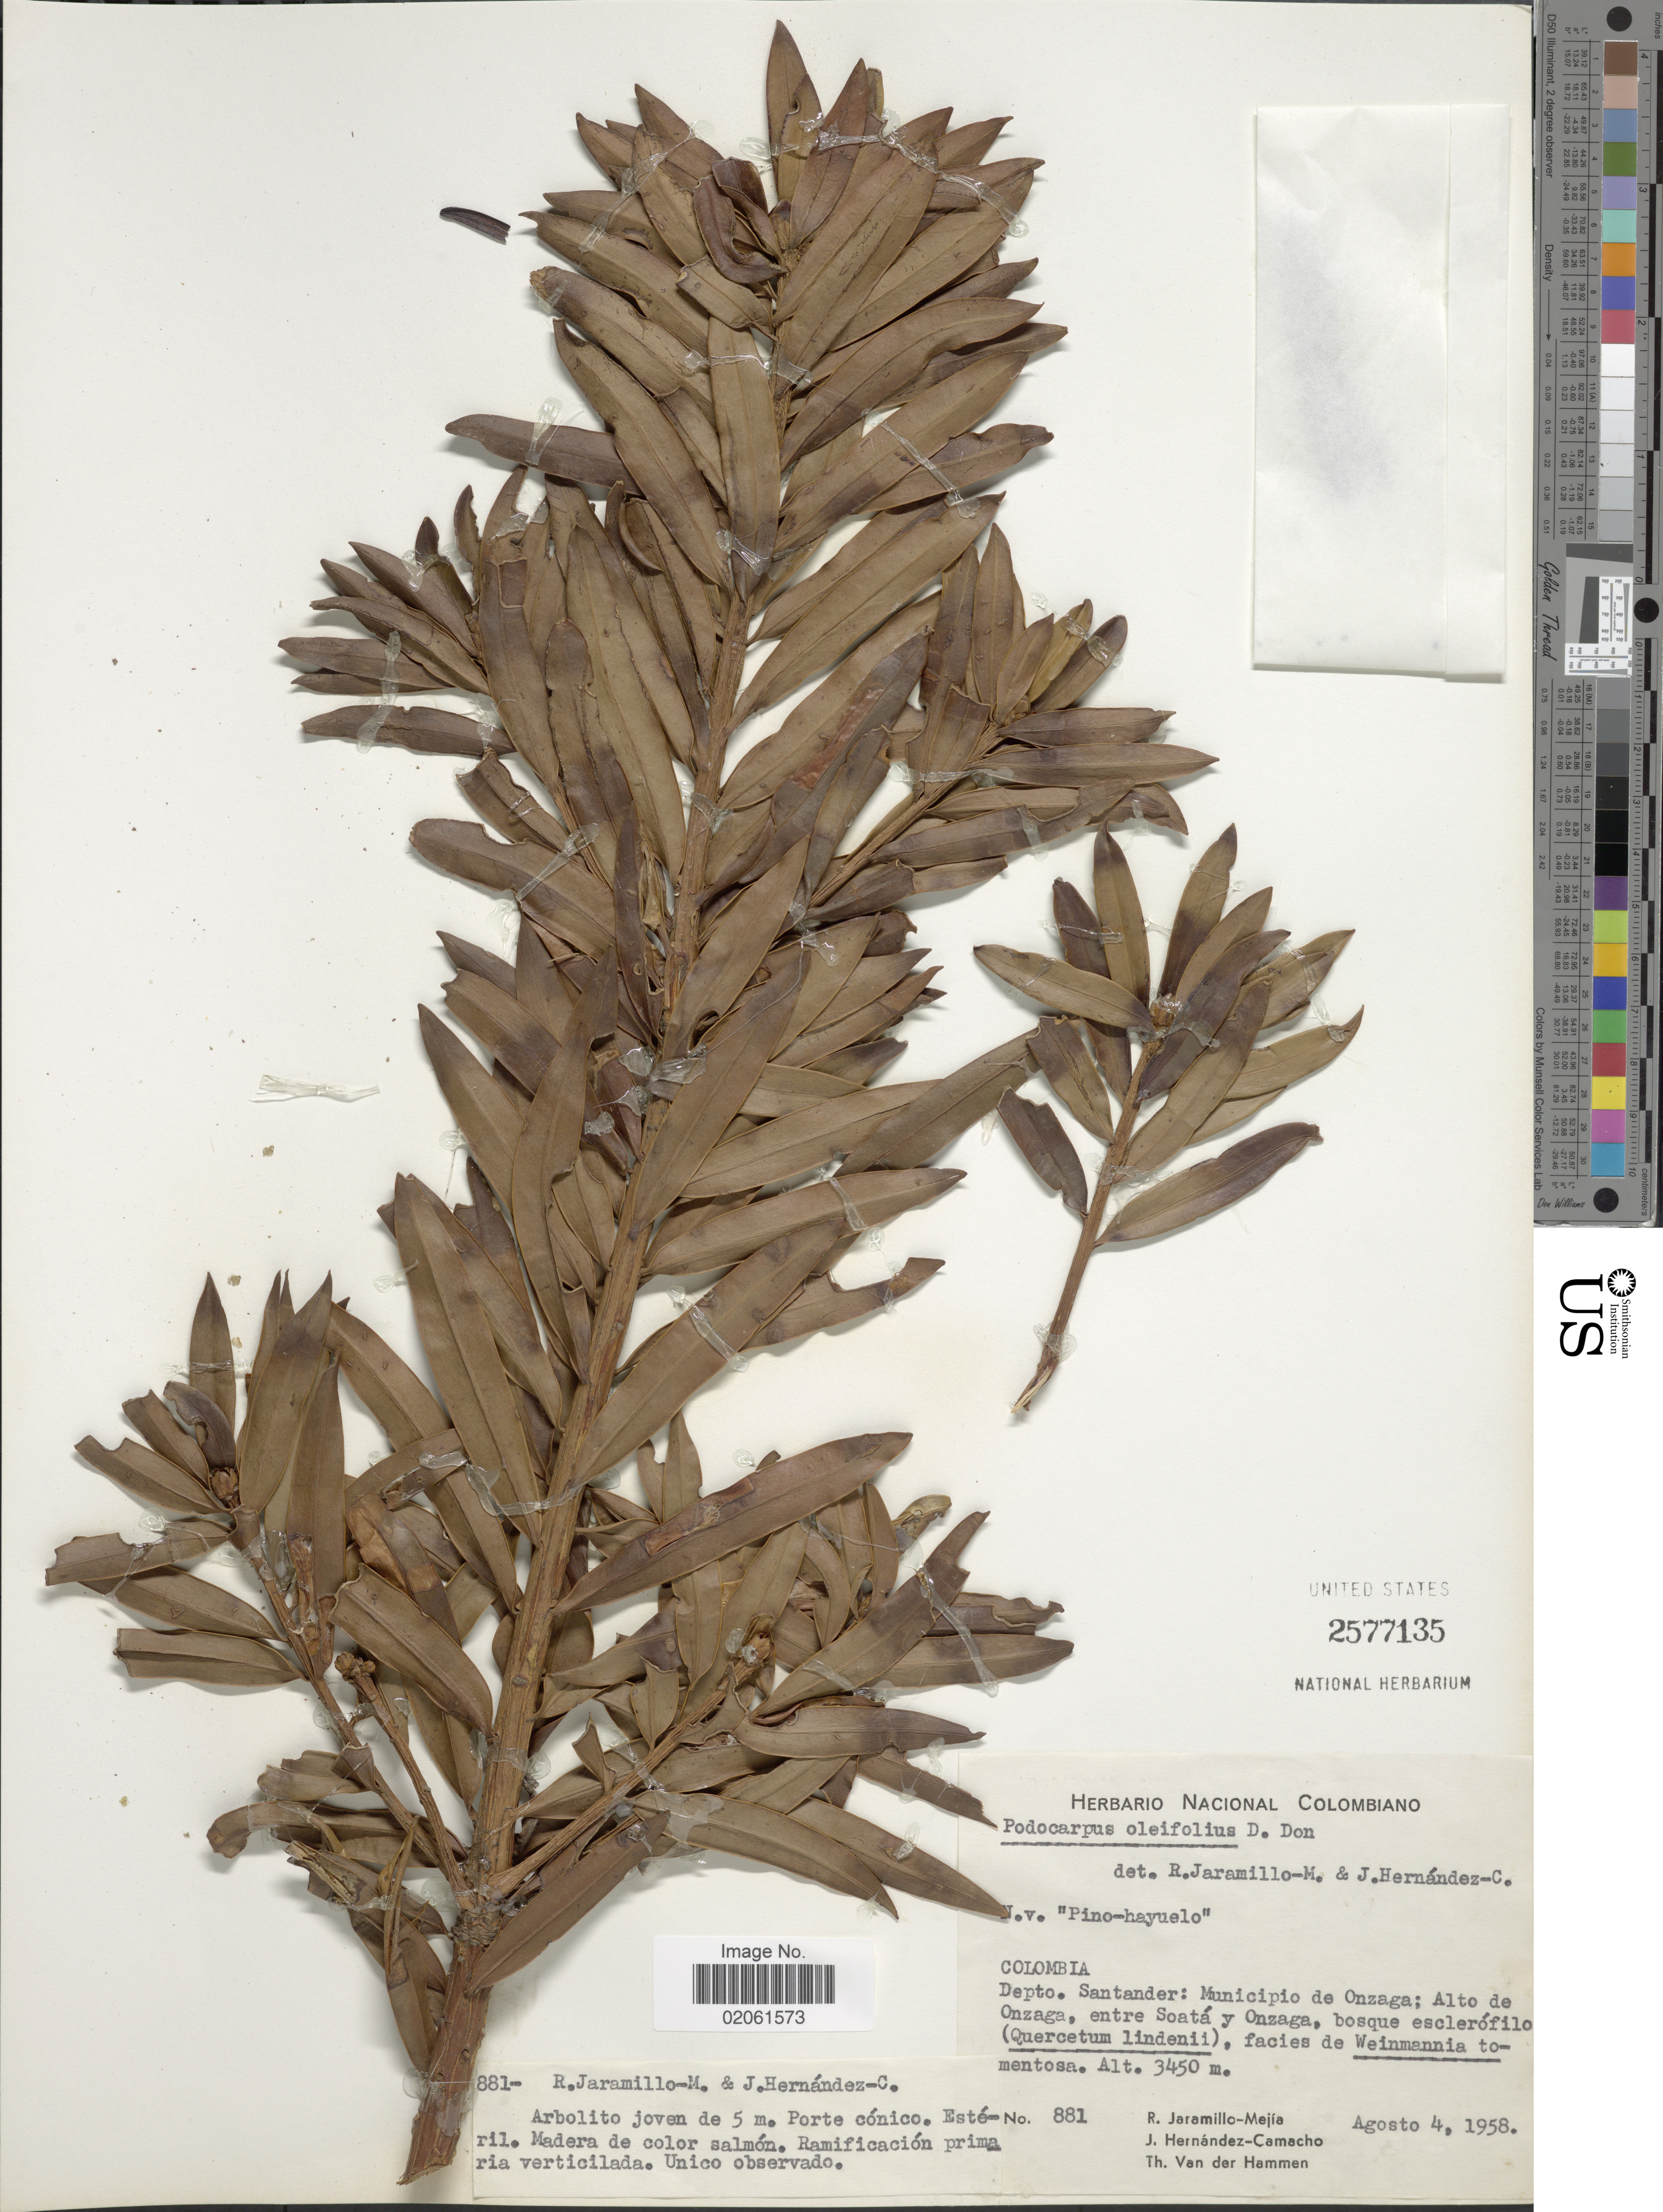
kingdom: Plantae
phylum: Tracheophyta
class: Pinopsida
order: Pinales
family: Podocarpaceae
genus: Podocarpus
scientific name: Podocarpus oleifolius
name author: D. Don ex Lamb.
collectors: R. Jaramillo M., J. Hernández-Camacho & T. Hammen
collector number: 881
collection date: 1958-08-04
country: Colombia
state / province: Santander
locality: Colombia, Depto. Santander: Municpio de Onzaga; Alto de Onzaga, entre Soata y Onzaga.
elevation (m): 3450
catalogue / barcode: US 2577135